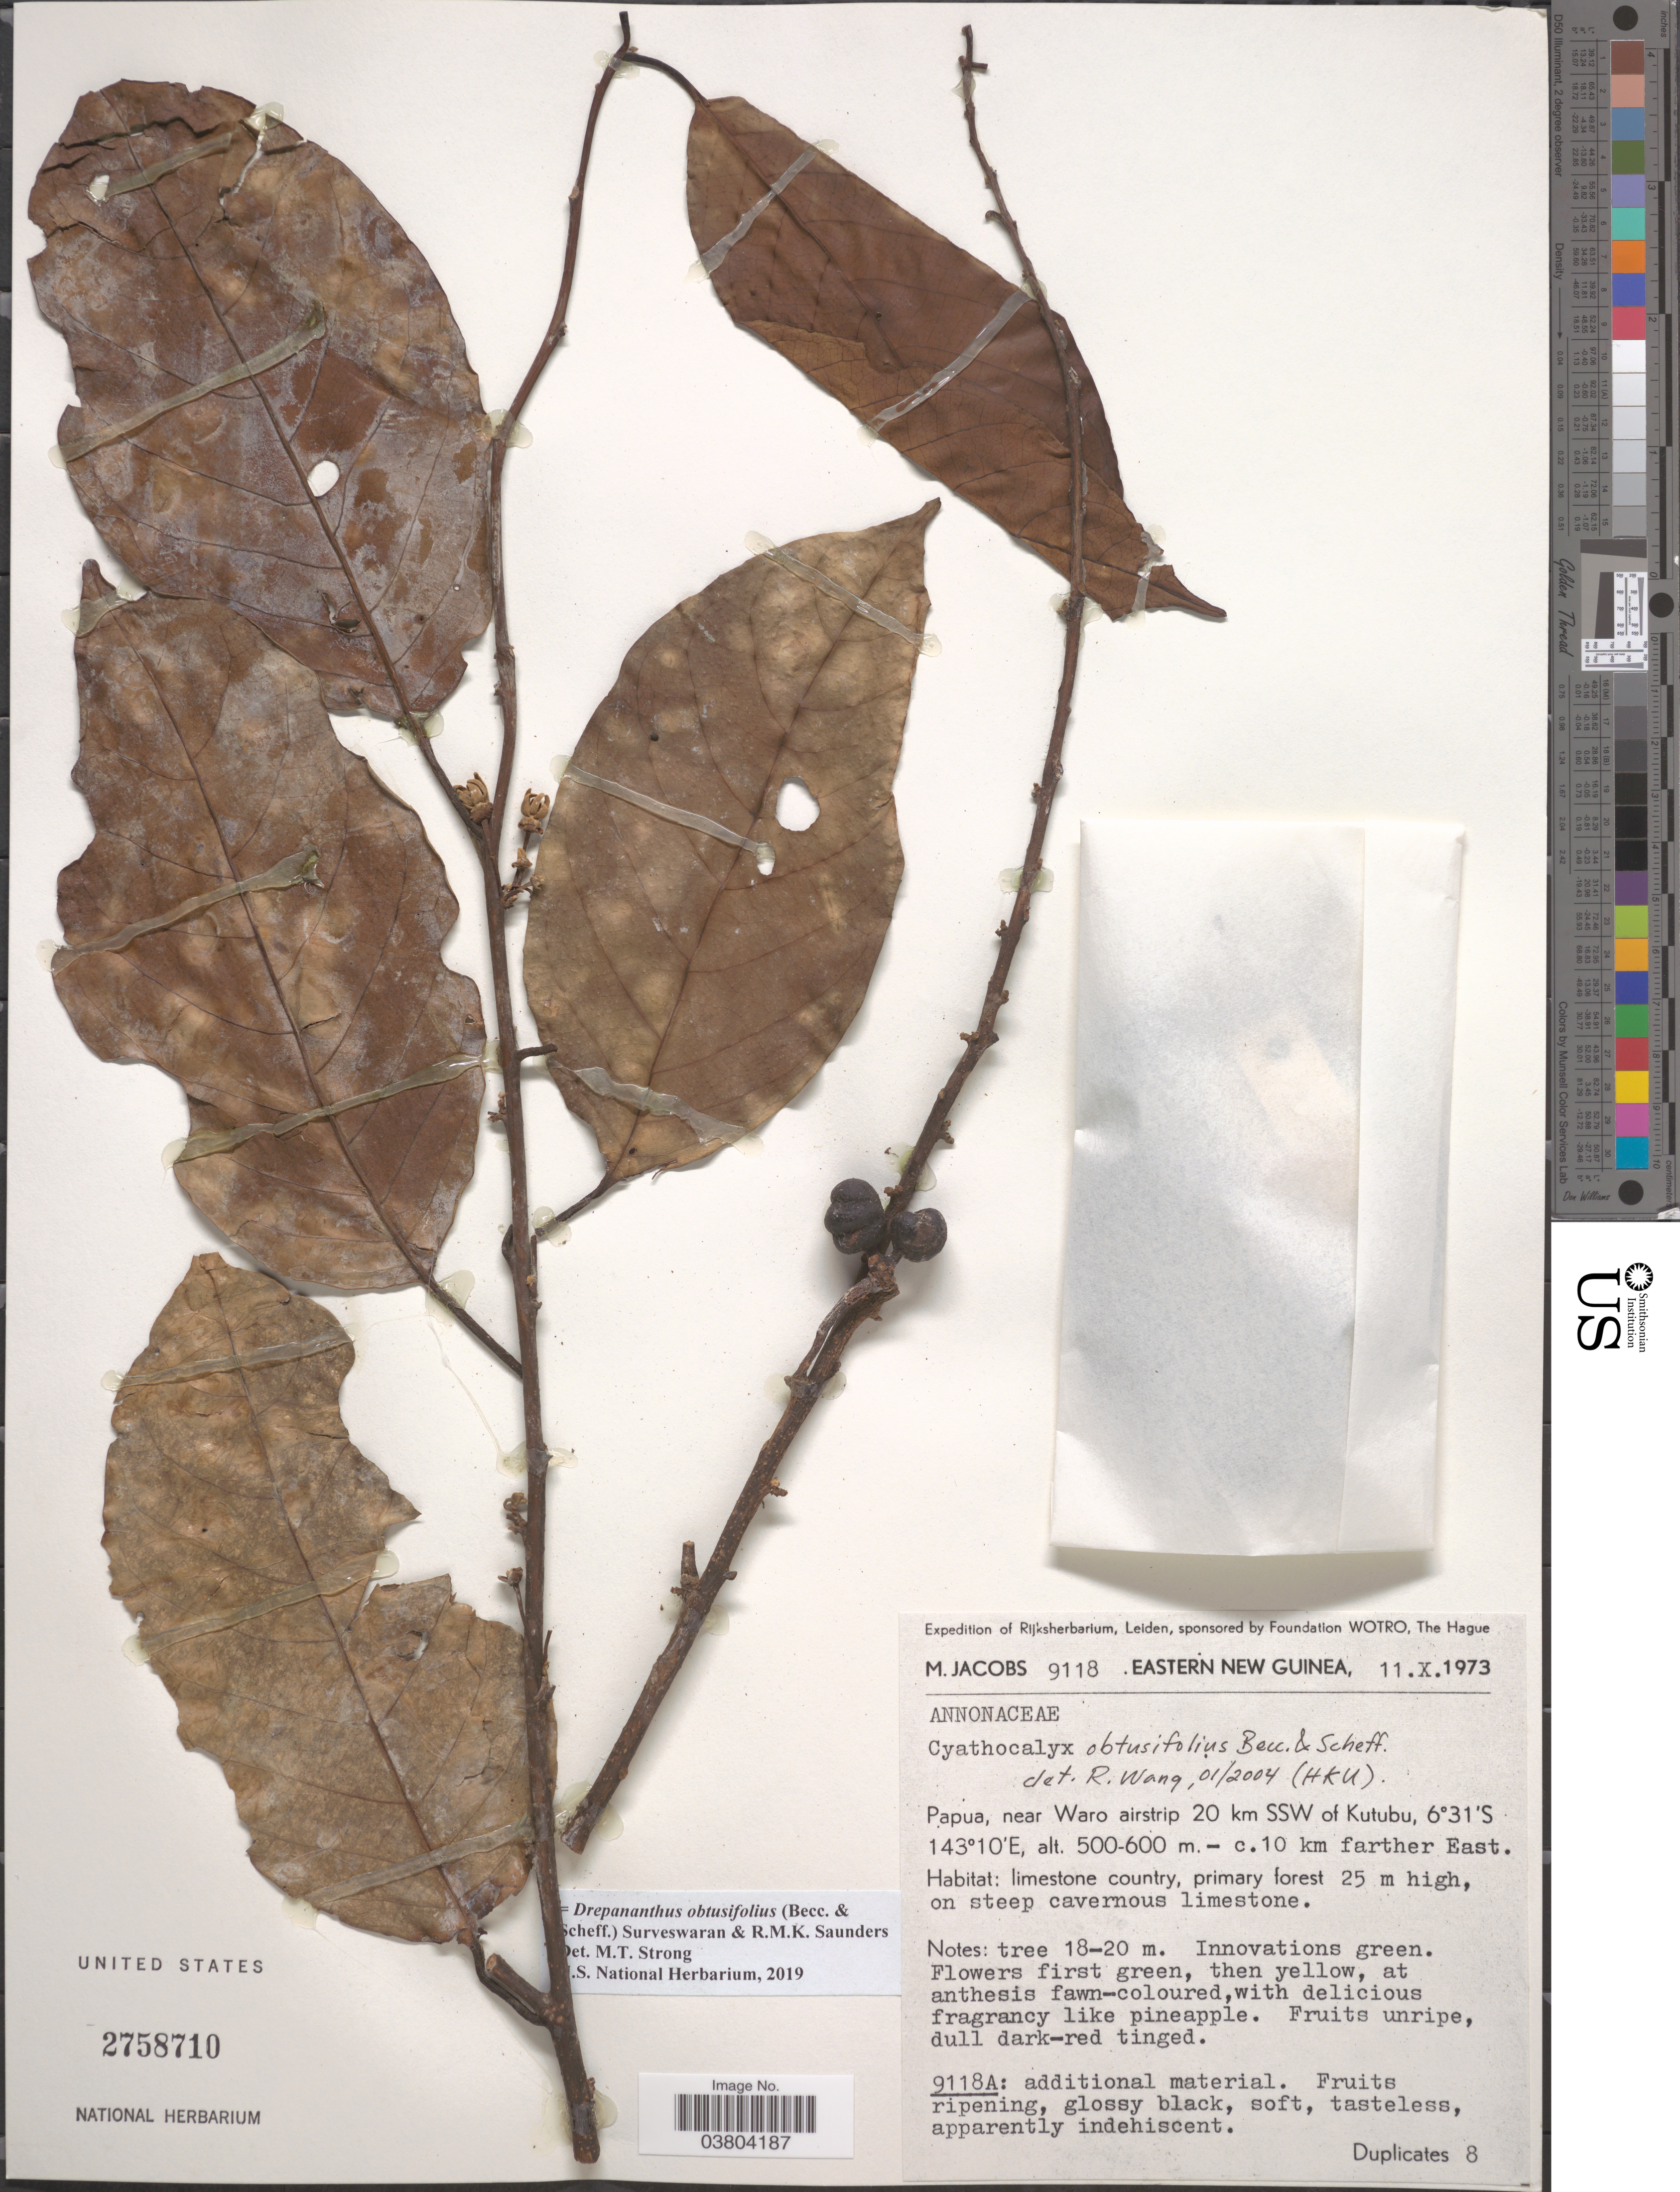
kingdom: Plantae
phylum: Tracheophyta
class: Magnoliopsida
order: Magnoliales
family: Annonaceae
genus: Drepananthus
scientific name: Drepananthus obtusifolius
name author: (Becc. & Scheff.) Surveswaran & R.M.K. Saunders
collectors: M. Jacobs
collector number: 9118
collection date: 1973-10-11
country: Papua New Guinea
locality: Eastern New Guinea. Papua, near Waro airstrip 20 km SSW of Kutubu, c. 10 km farther East.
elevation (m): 500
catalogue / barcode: US 2758710